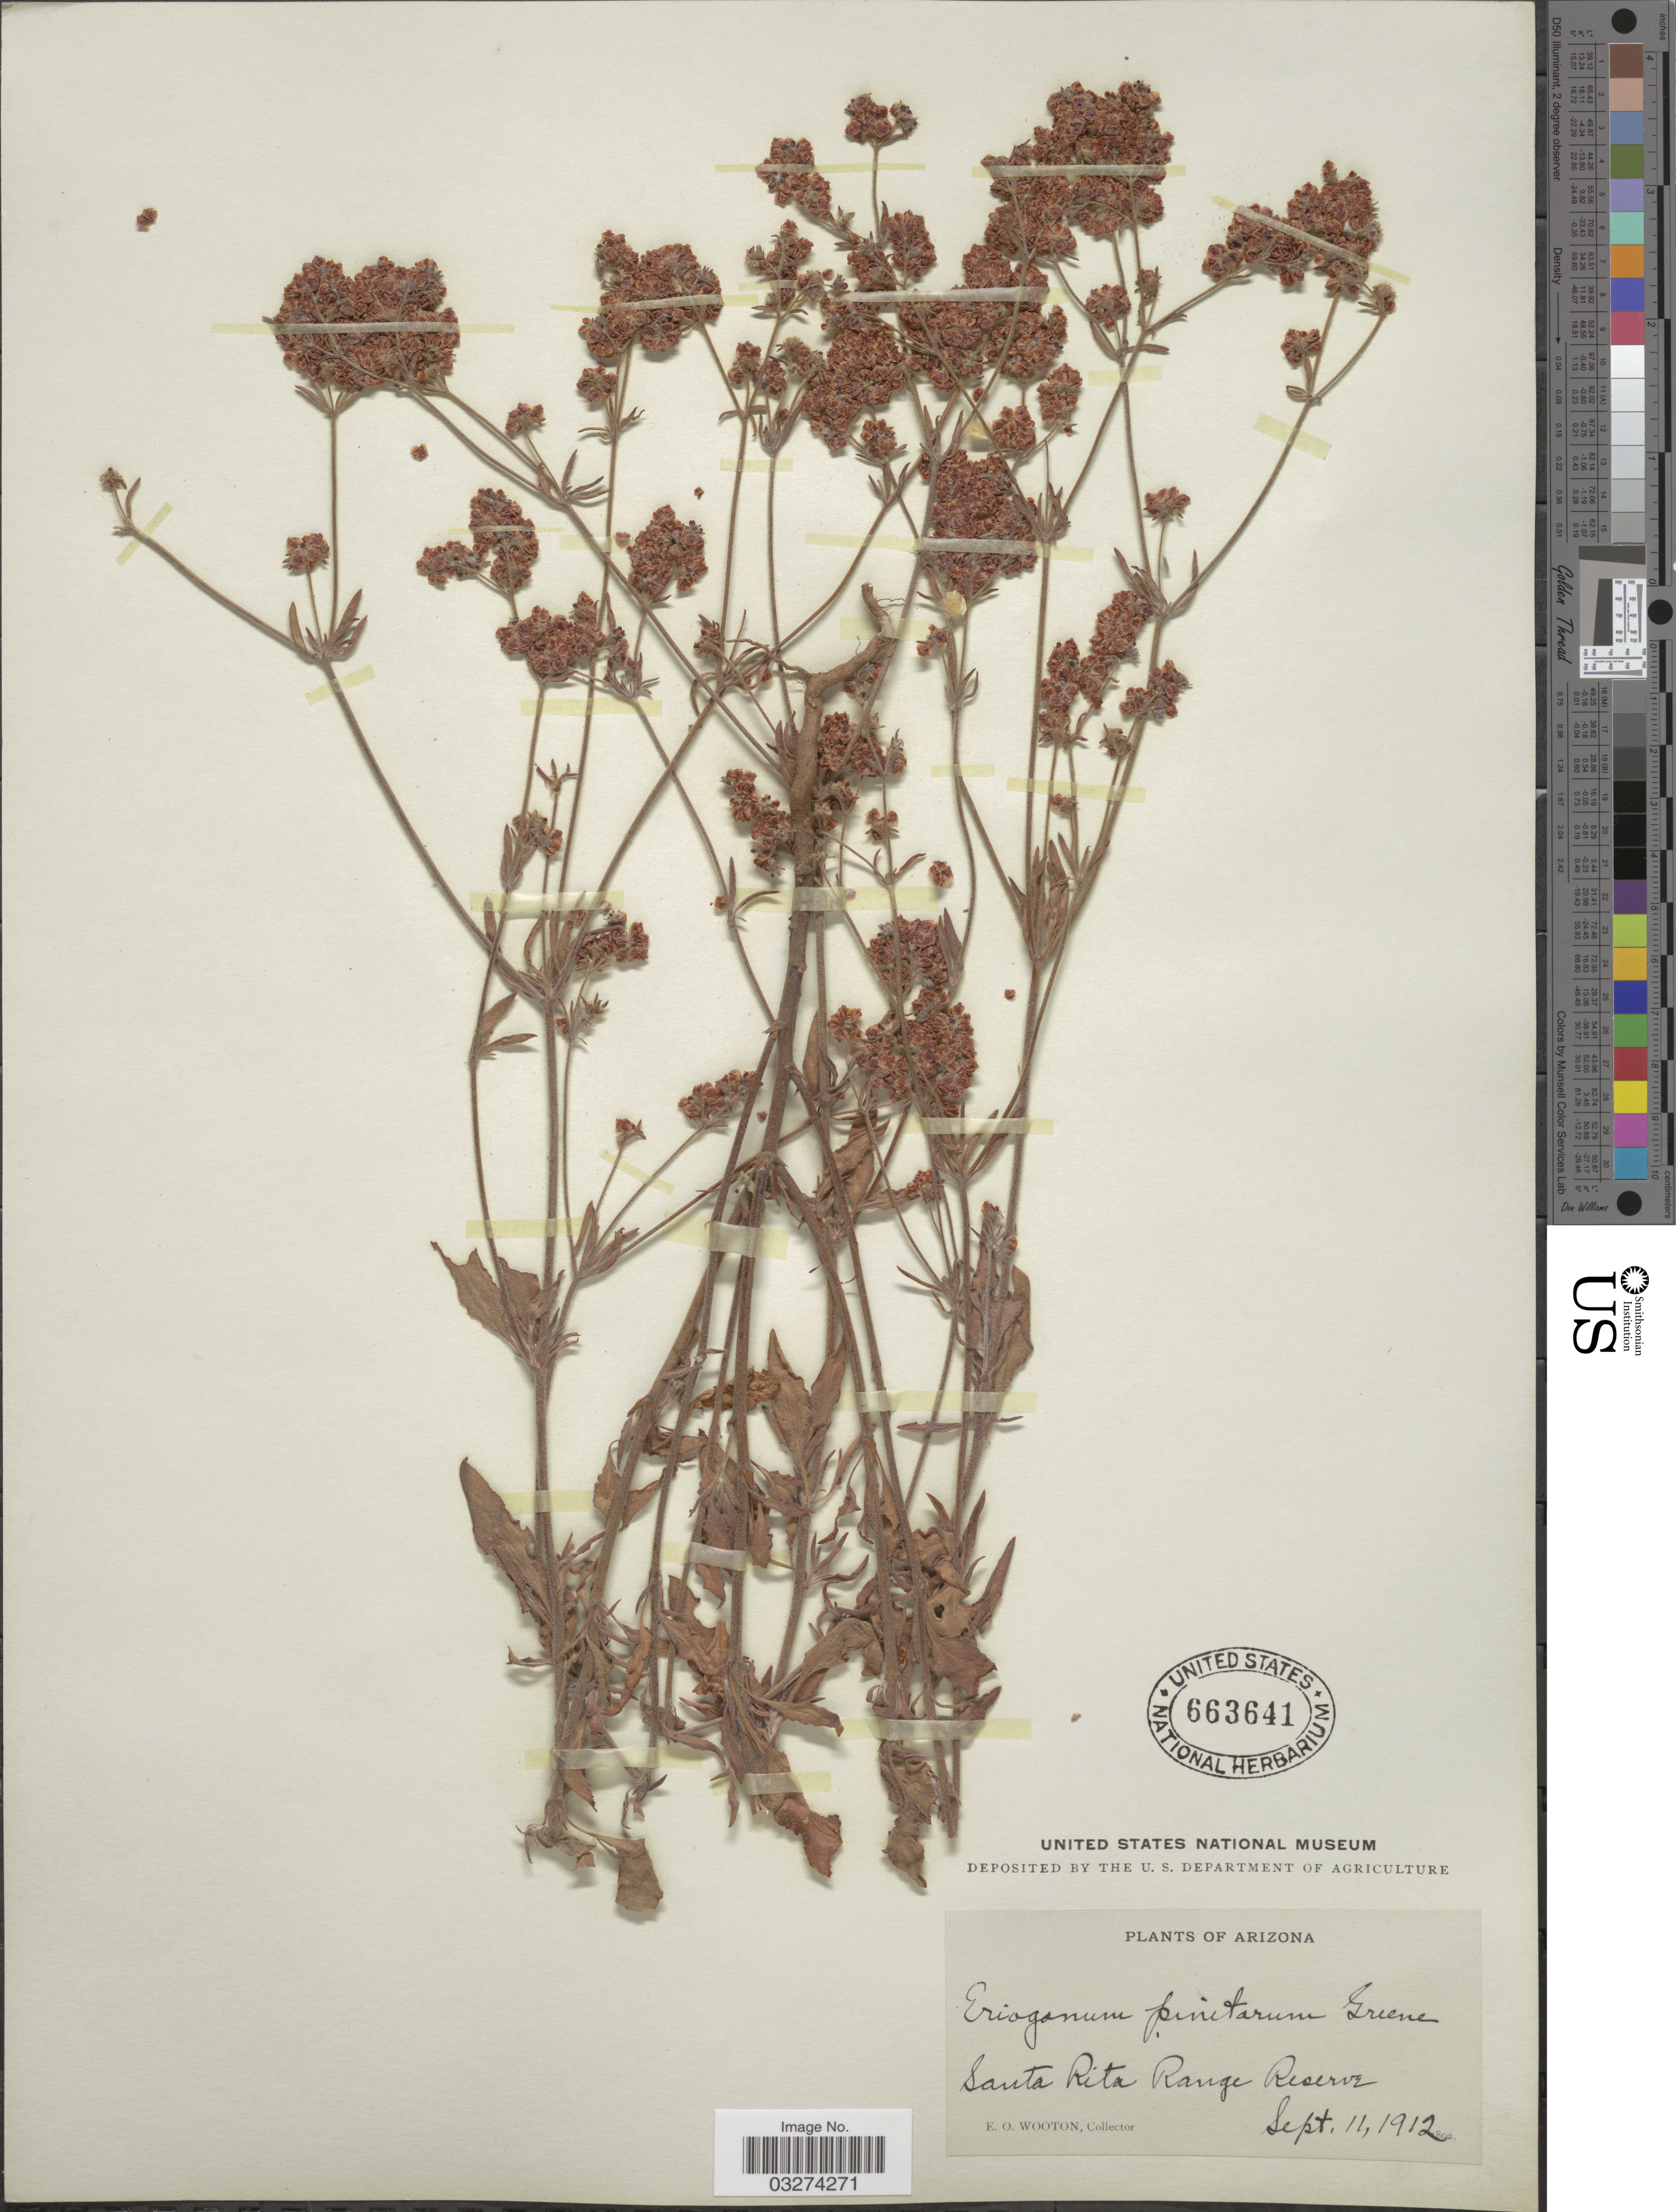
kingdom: Plantae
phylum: Tracheophyta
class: Magnoliopsida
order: Caryophyllales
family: Polygonaceae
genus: Eriogonum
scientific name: Eriogonum abertianum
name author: Torr.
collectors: E. O. Wooton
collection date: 1912-09-11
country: United States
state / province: Arizona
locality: Santa Rita Range Reserve.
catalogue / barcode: US 663641